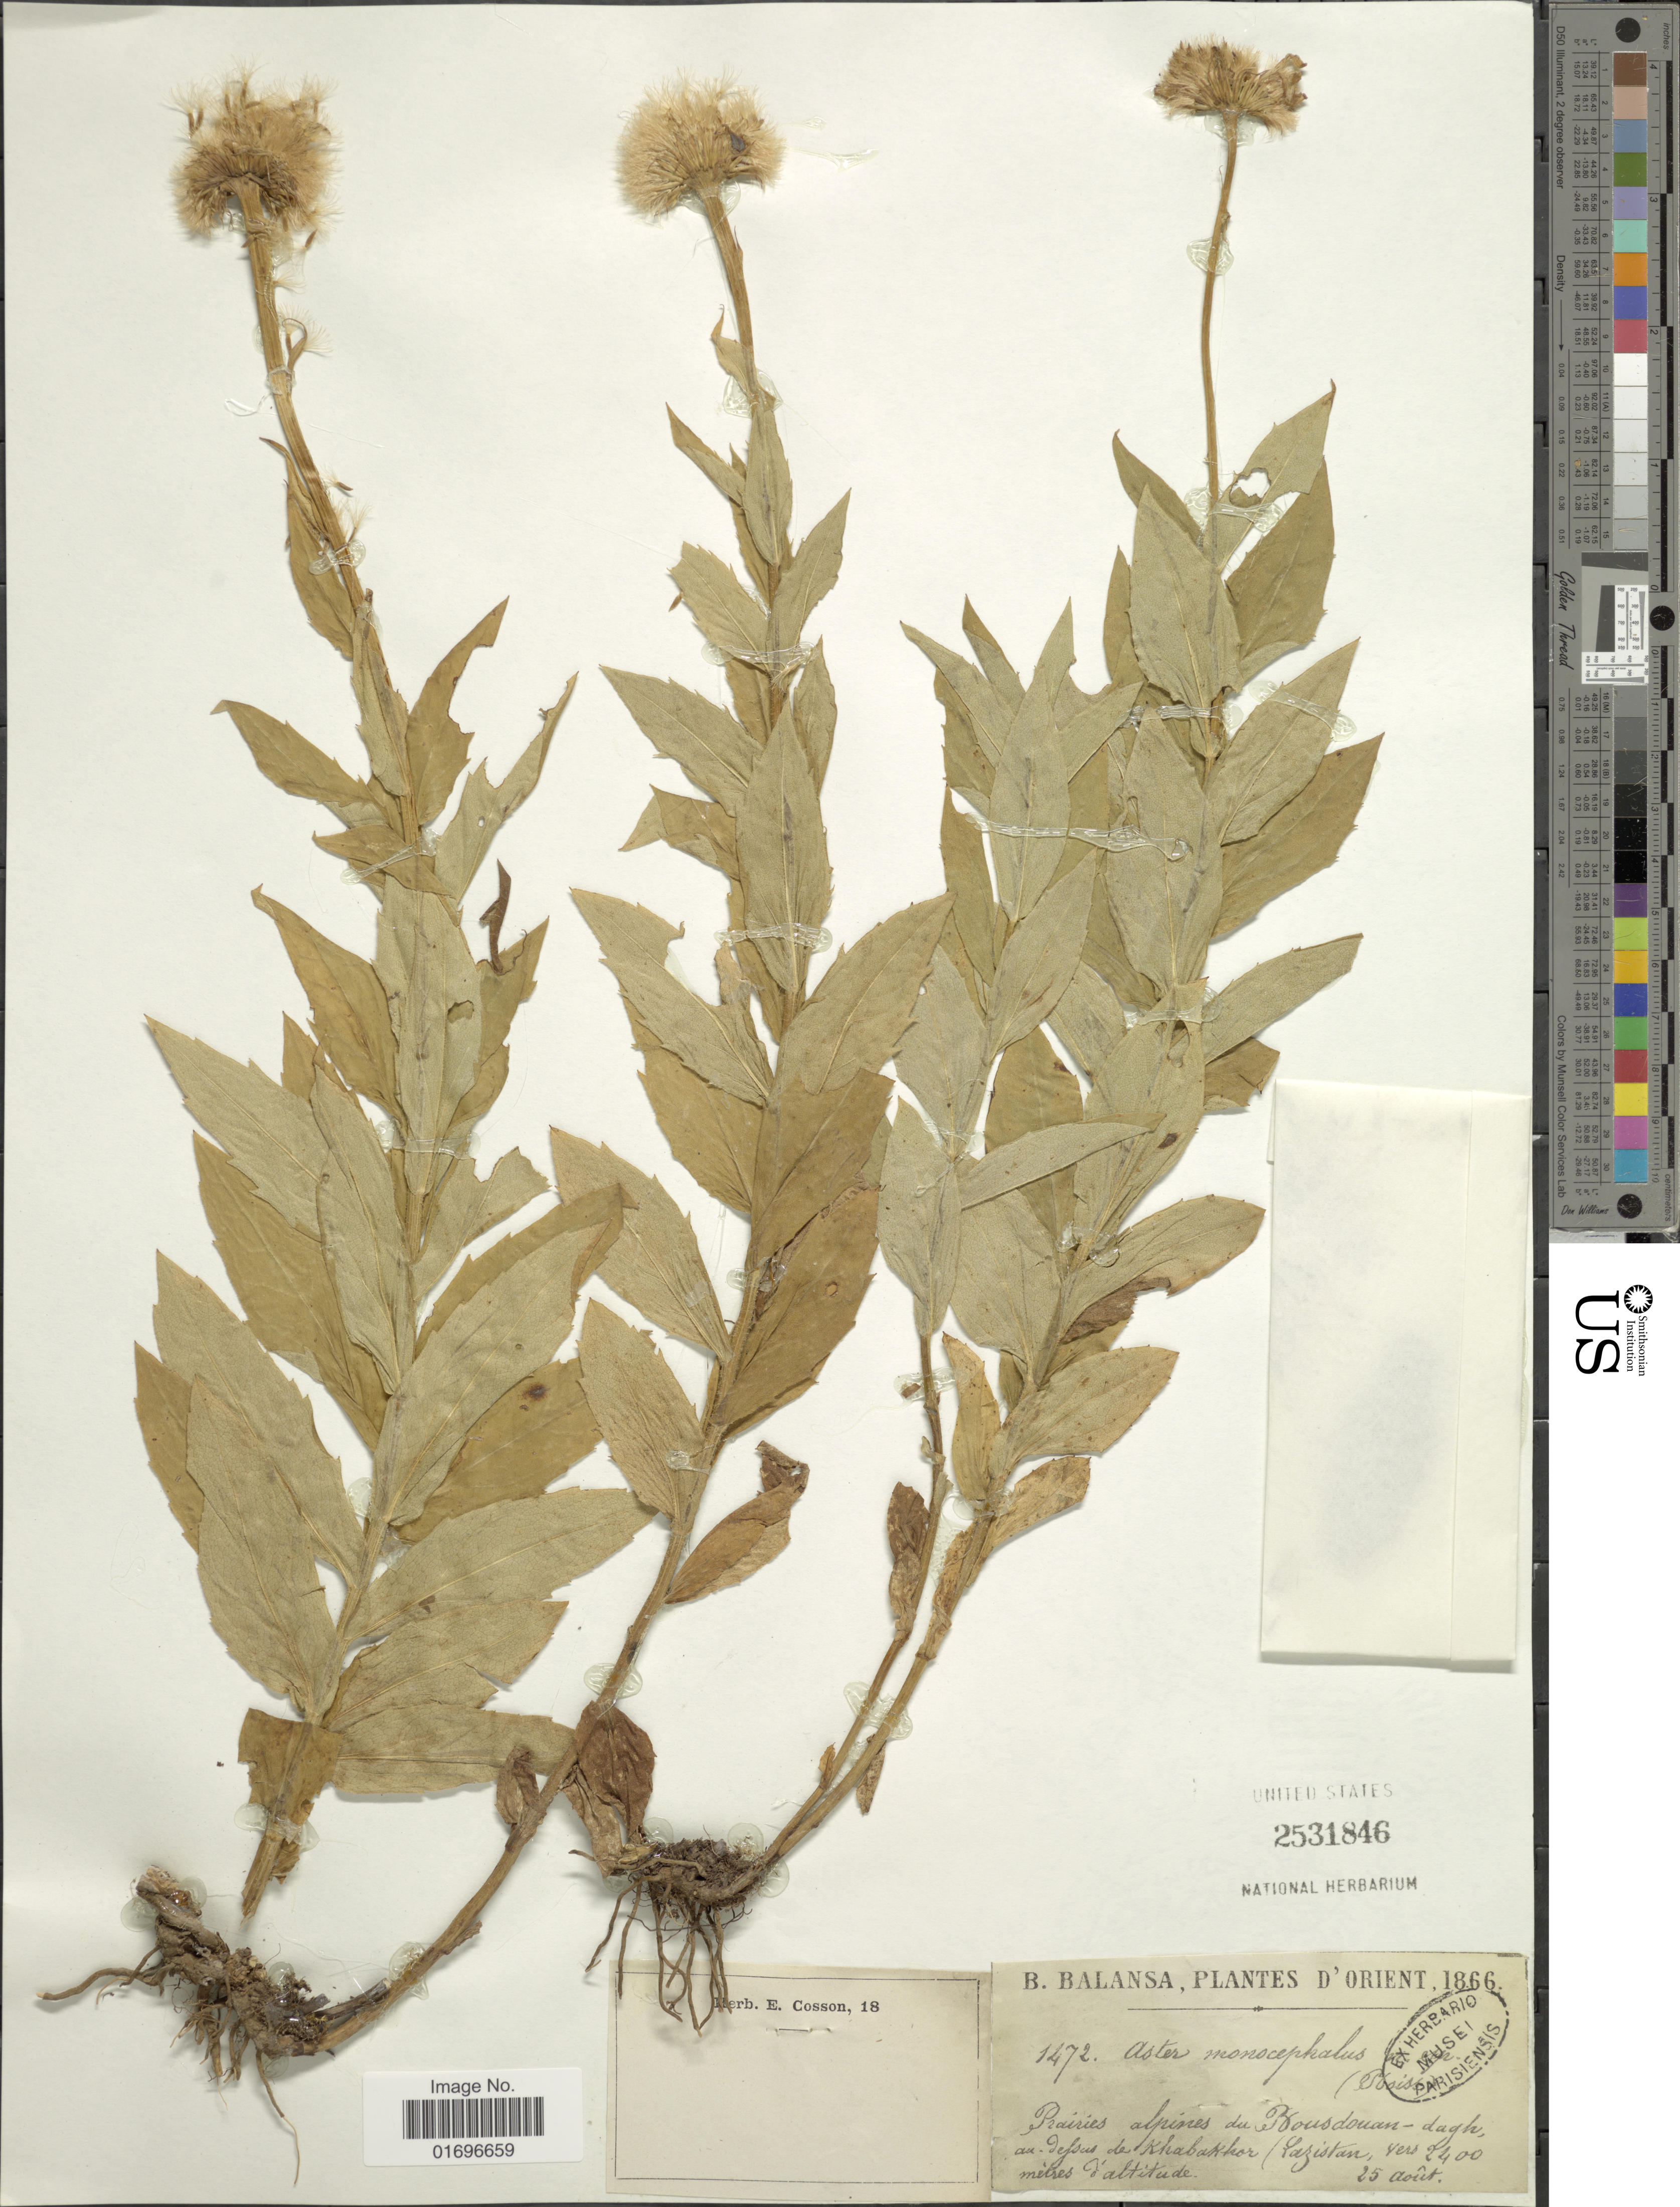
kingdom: Plantae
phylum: Tracheophyta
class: Magnoliopsida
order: Asterales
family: Asteraceae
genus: Aster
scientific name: Aster monocephalus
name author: Boiss. & Balansa ex Boiss.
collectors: B. Balansa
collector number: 1472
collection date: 1866-08-25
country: Turkey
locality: D'Orient. Prairies alpines du Bousdouan-dagh, au. dessus de Khabakkor (Lazistan) [interpreted]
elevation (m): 2400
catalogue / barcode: US 2531846